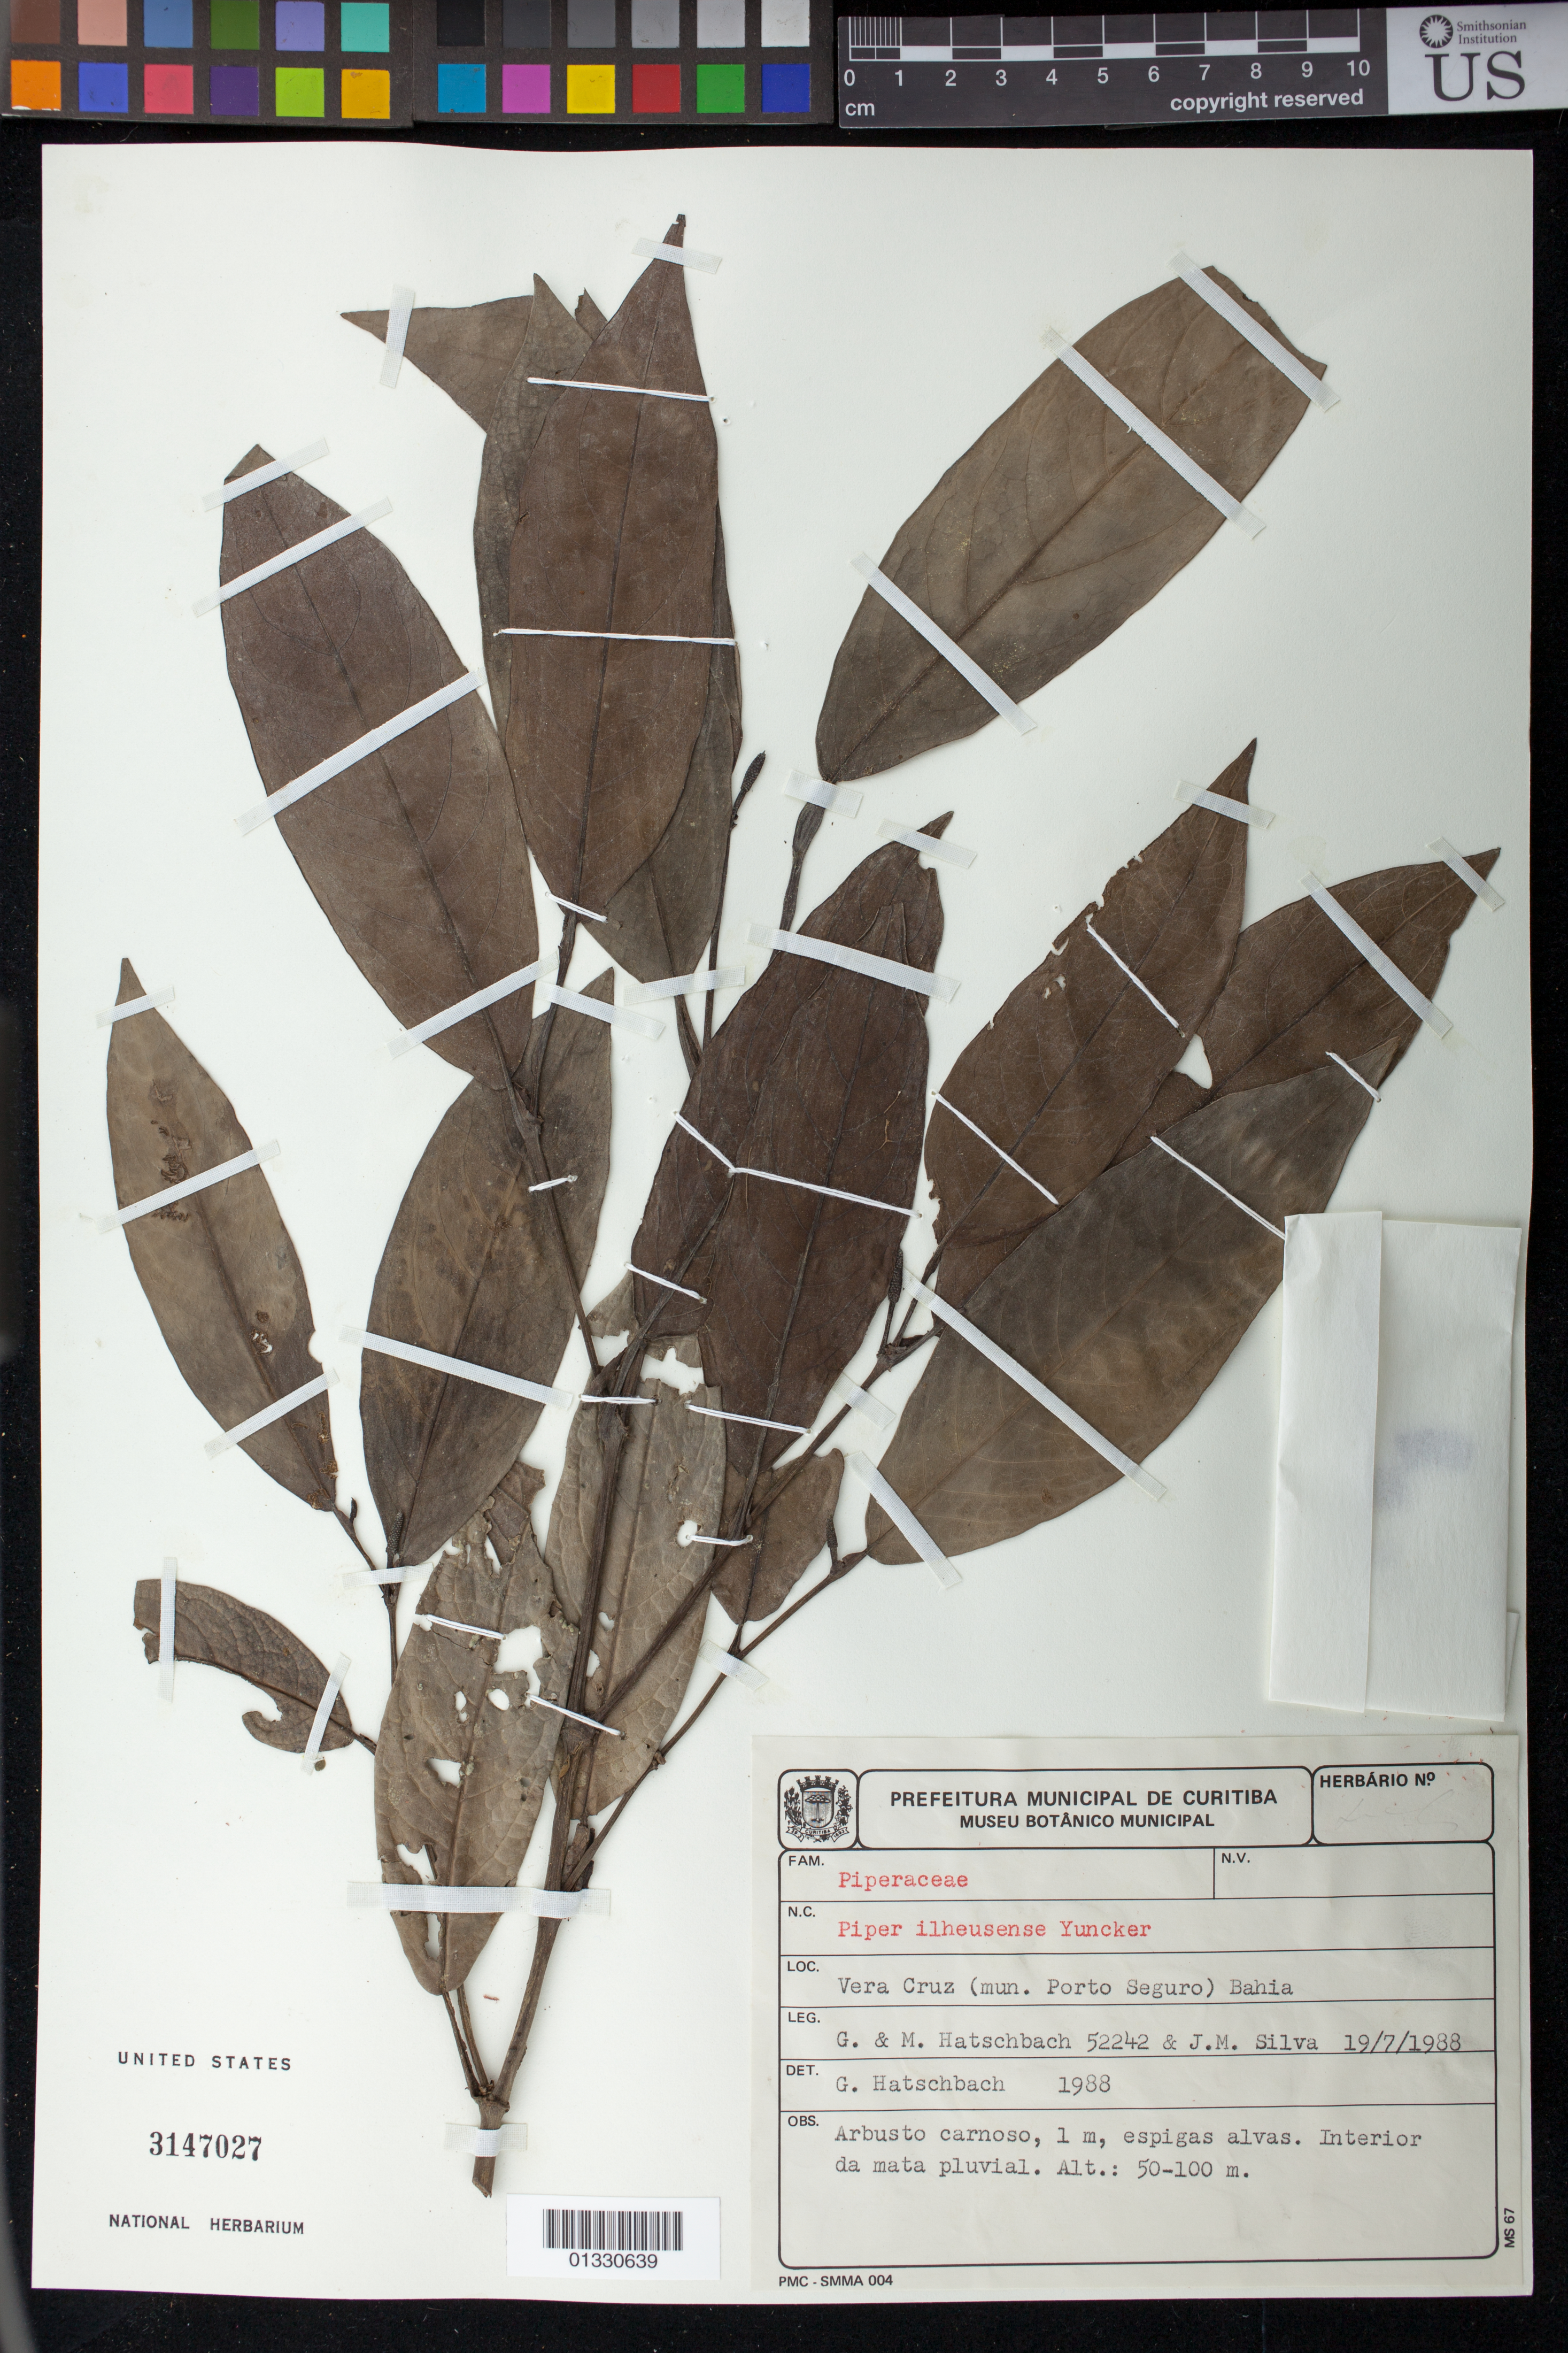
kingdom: Plantae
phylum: Tracheophyta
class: Magnoliopsida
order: Piperales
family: Piperaceae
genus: Piper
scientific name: Piper ilheusense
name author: Yunck.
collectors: G. Hatschbach & J. M. Silva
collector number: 52242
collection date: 1988-07-19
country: Brazil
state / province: Bahia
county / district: Porto Seguro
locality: Vera Cruz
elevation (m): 50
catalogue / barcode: US 3147027